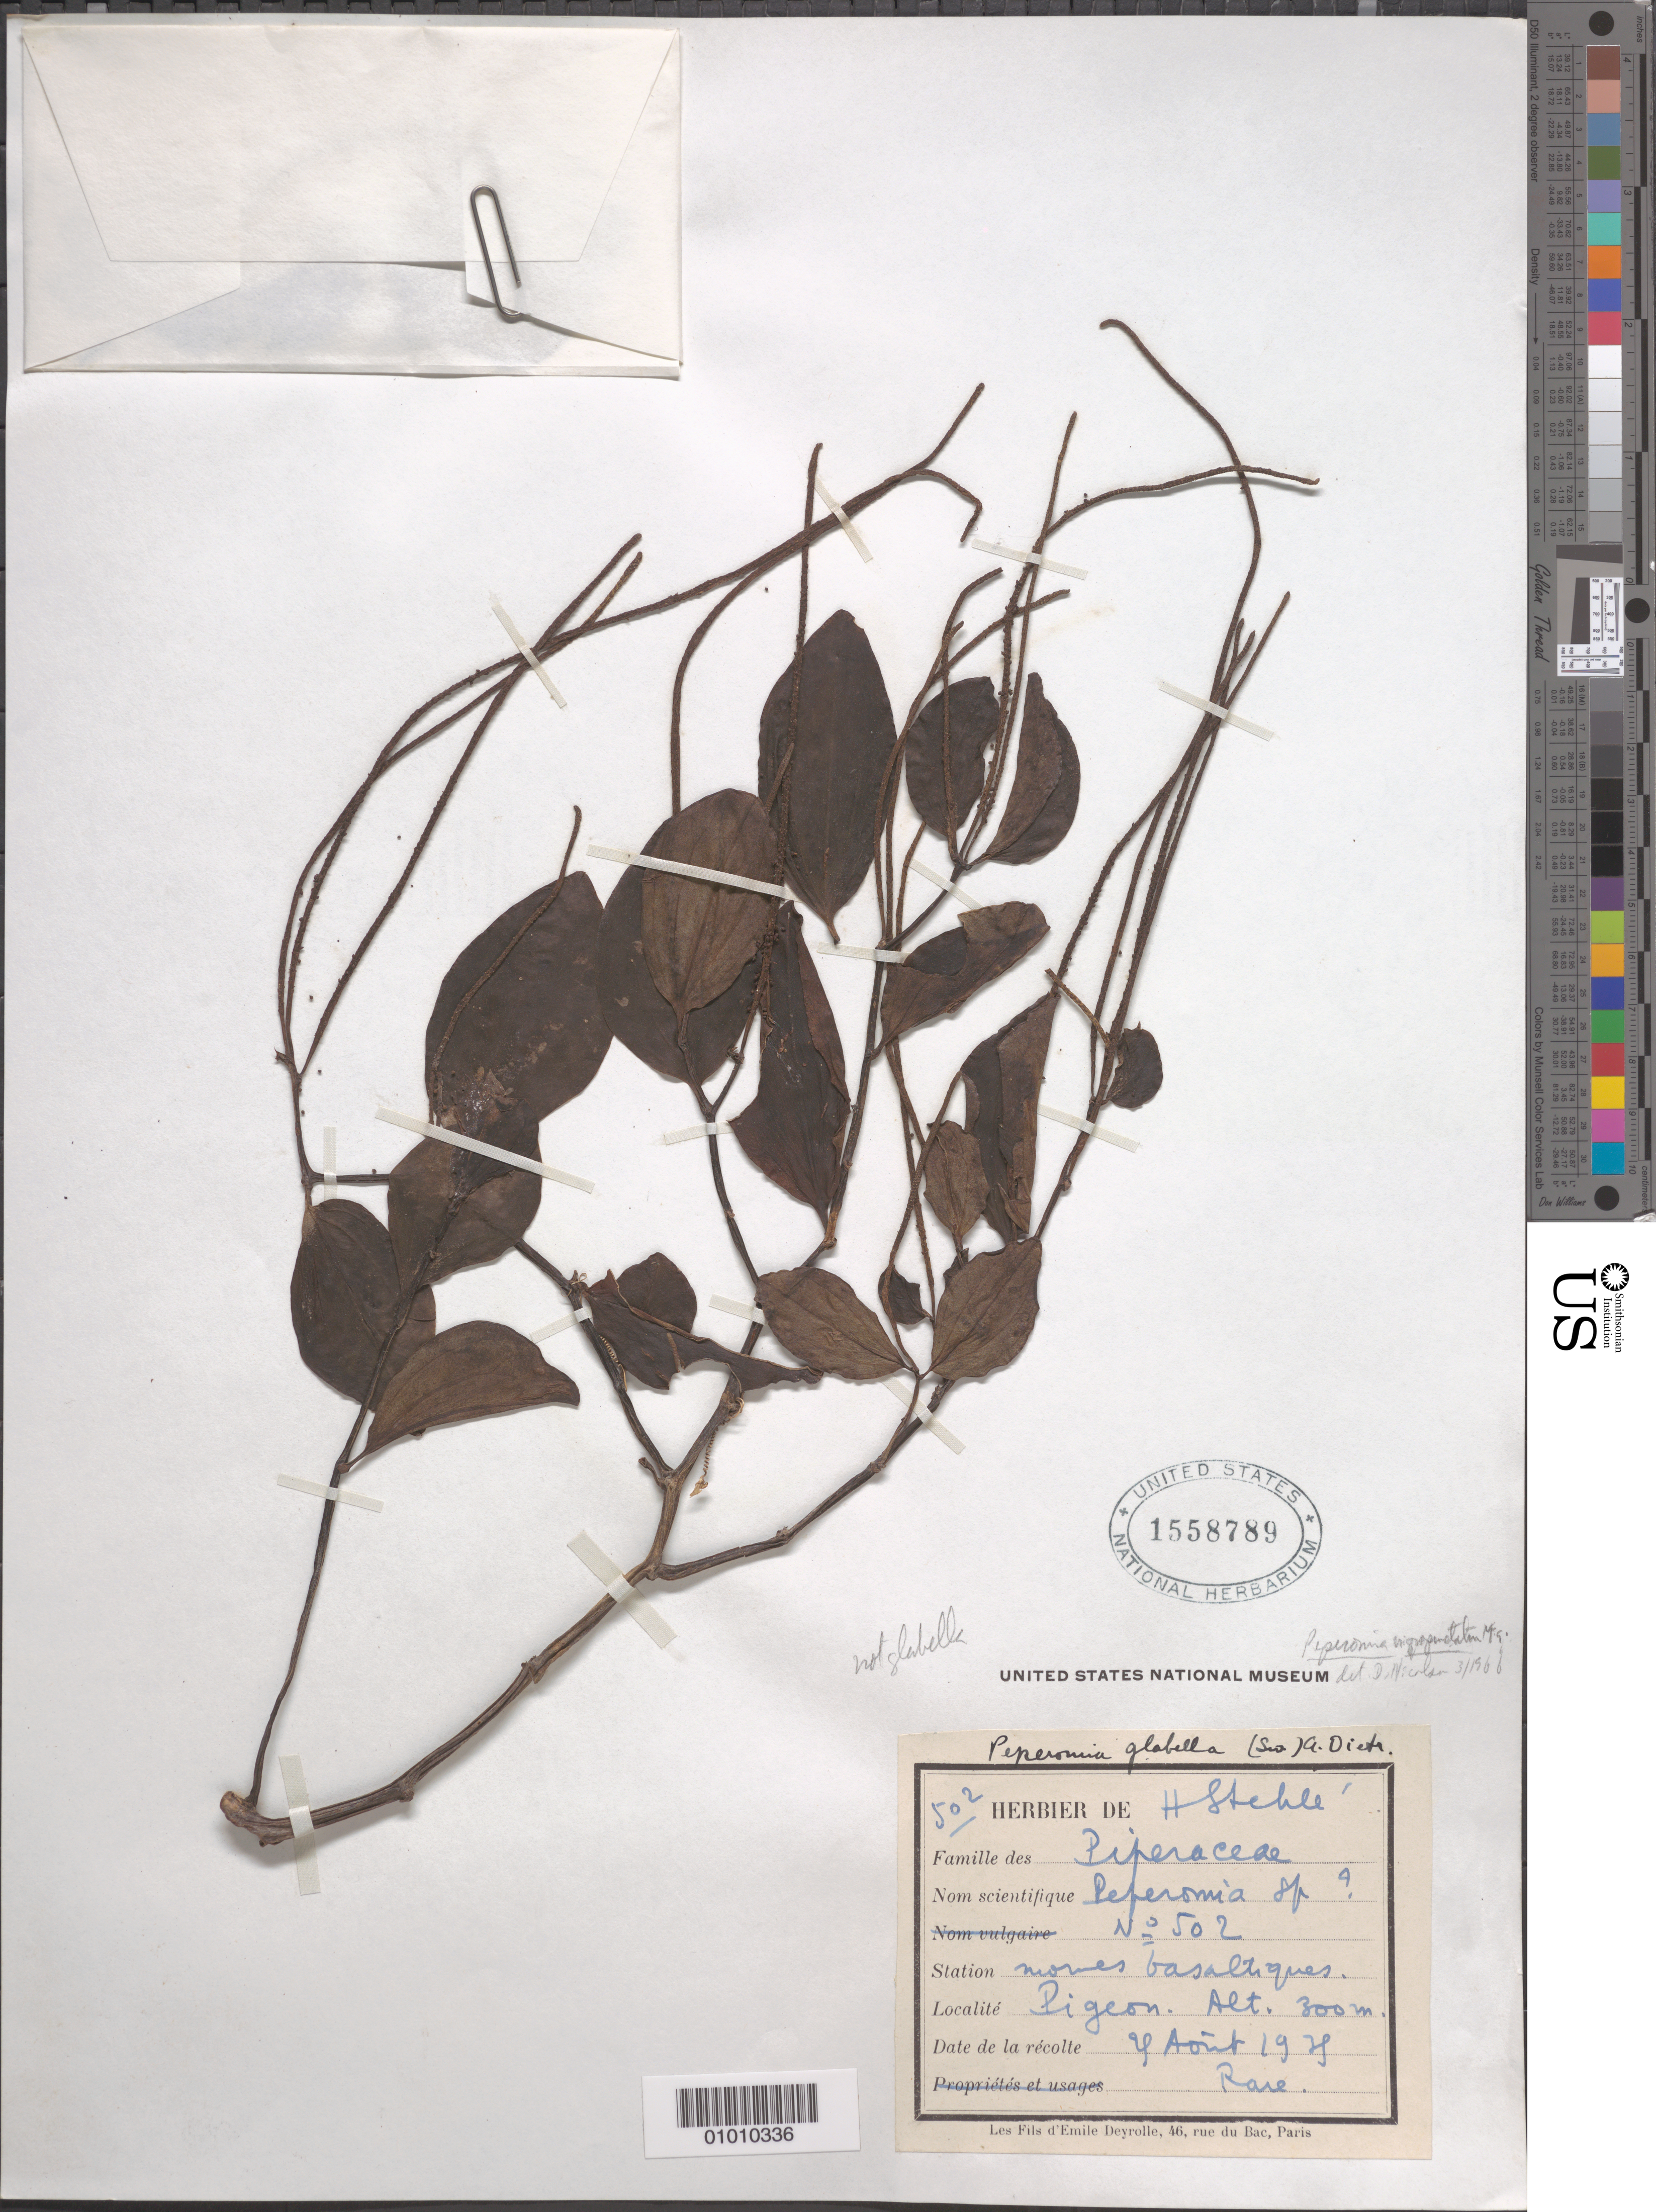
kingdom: Plantae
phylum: Tracheophyta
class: Magnoliopsida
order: Piperales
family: Piperaceae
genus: Peperomia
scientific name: Peperomia nigropunctata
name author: Miq.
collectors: H. Stehlé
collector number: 502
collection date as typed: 04 Aug 1940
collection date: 1940-08-04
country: Guadeloupe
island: Basse Terre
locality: Pigeon.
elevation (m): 300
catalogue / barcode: US 1558789